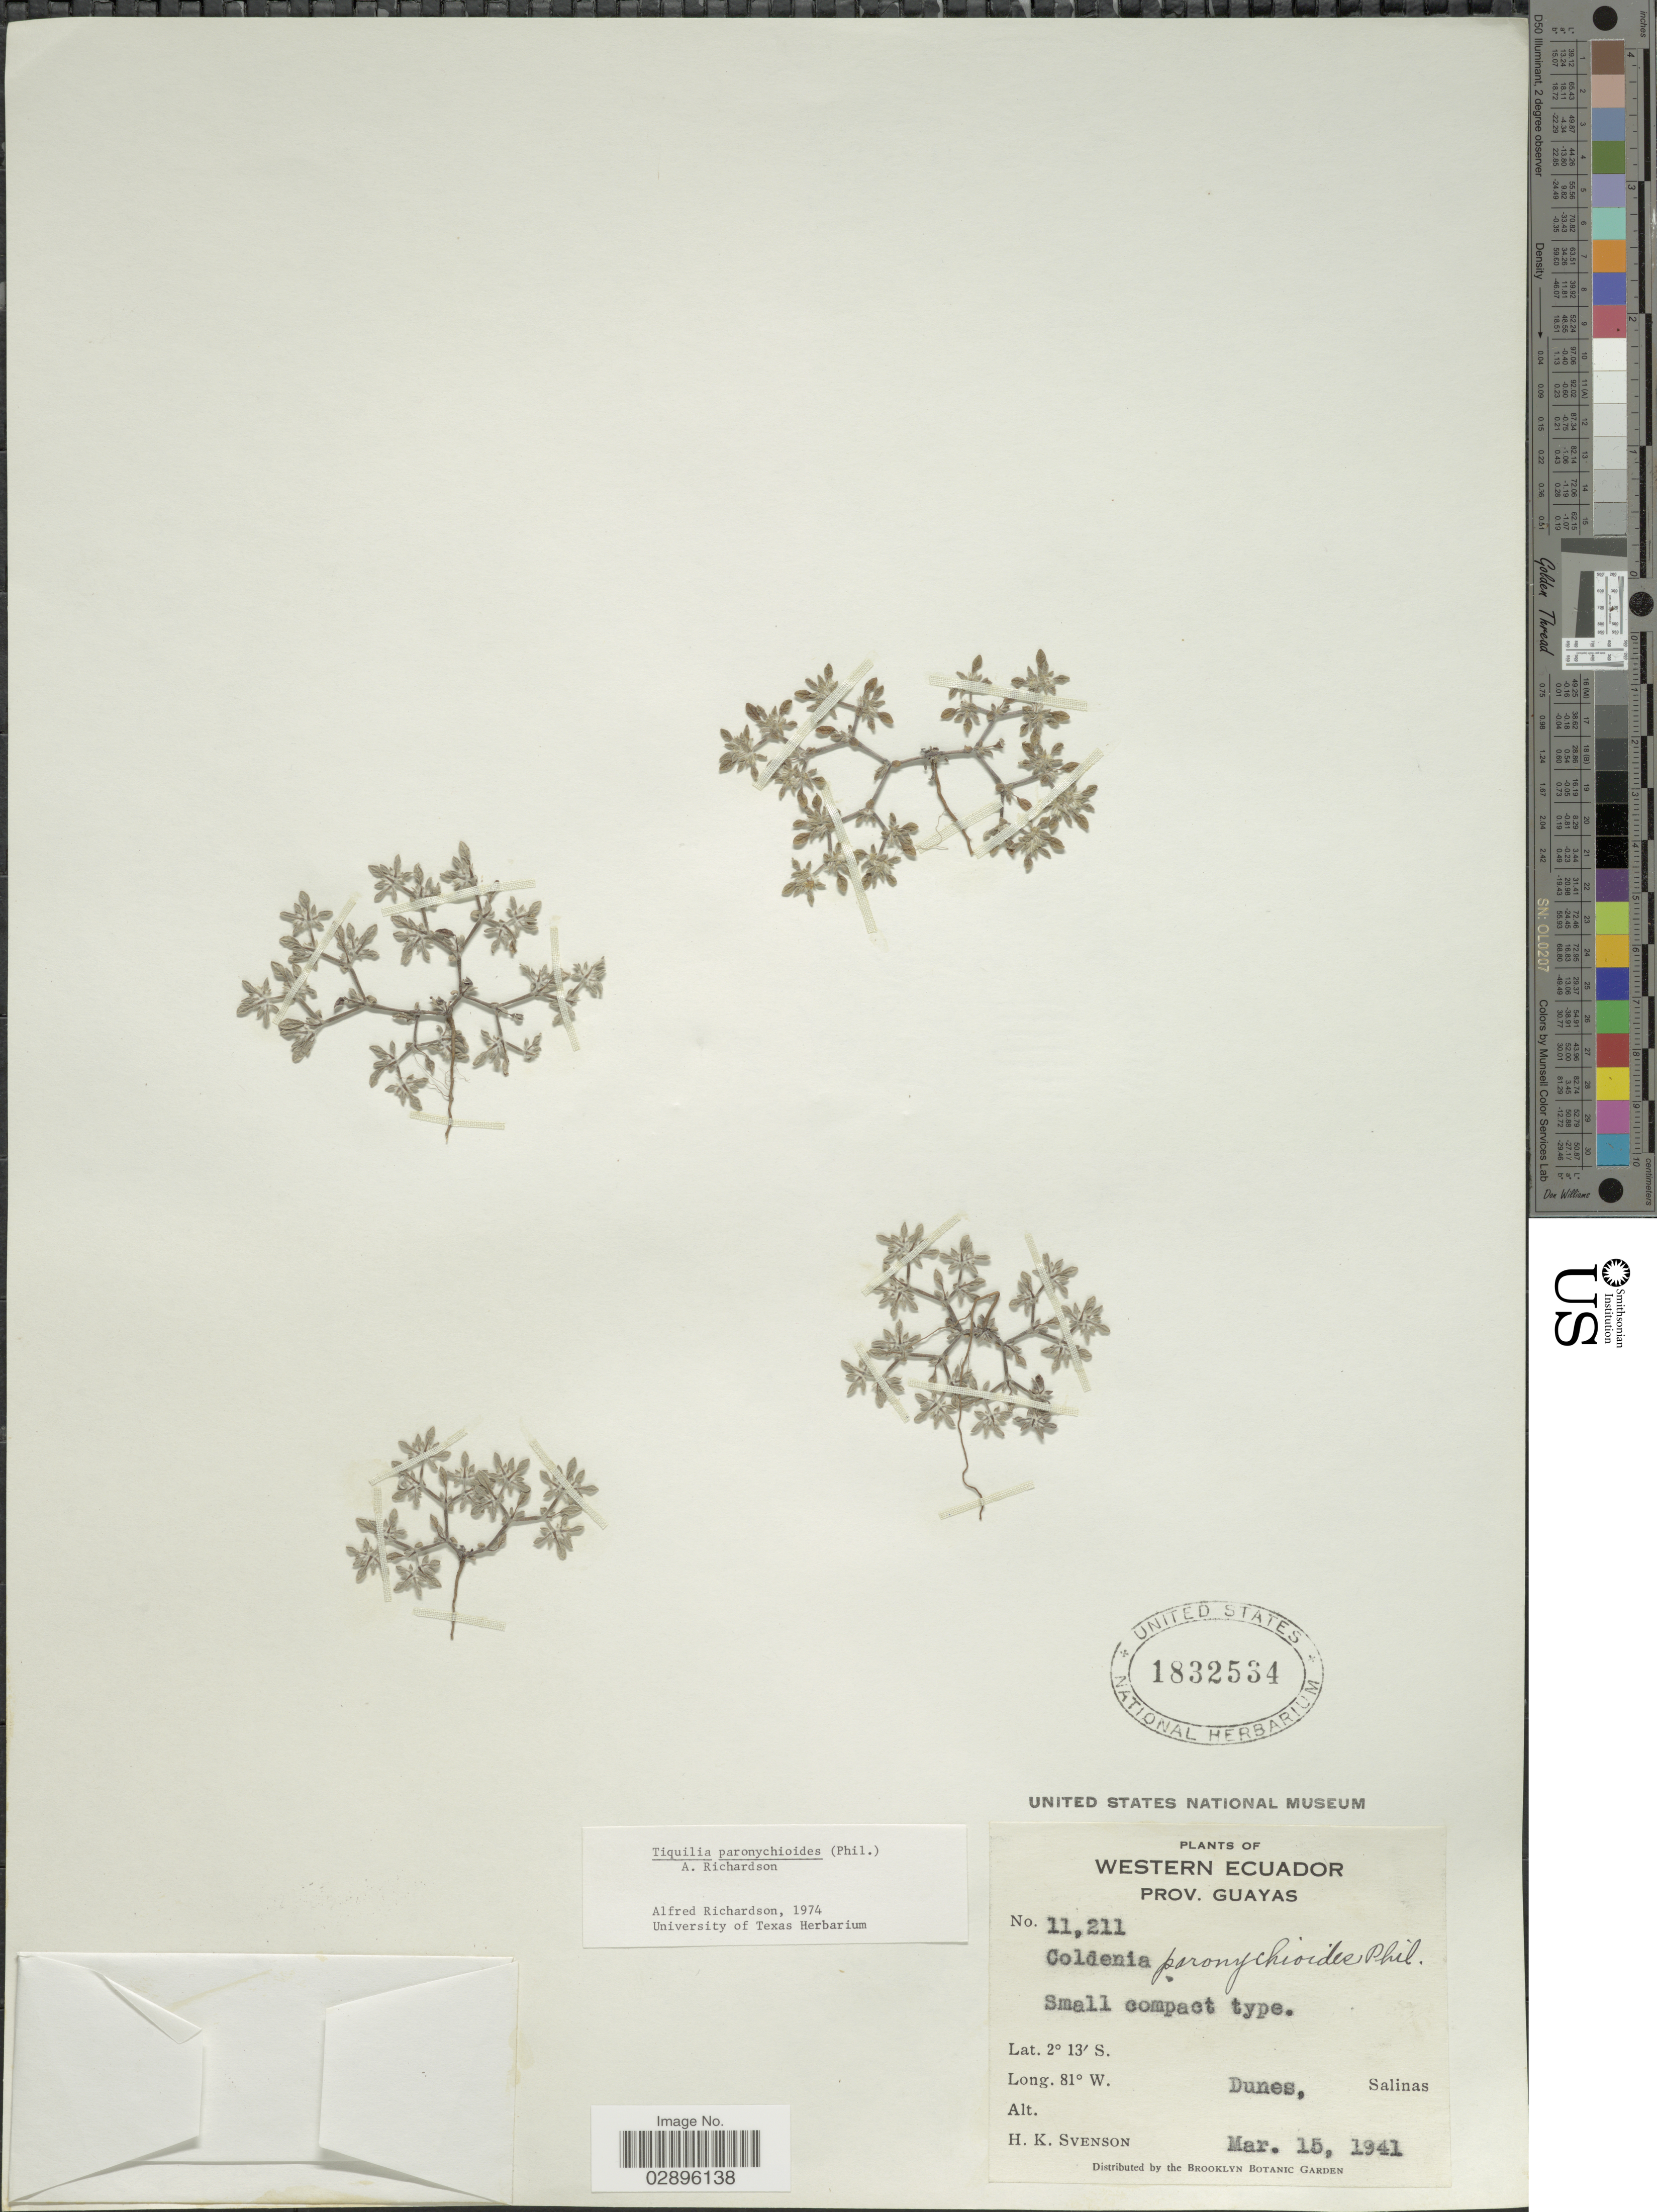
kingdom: Plantae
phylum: Tracheophyta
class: Magnoliopsida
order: Boraginales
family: Ehretiaceae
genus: Tiquilia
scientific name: Tiquilia paronychioides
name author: (Phil.) A.T. Richardson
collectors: H. K. Svenson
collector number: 11211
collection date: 1941-03-15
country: Ecuador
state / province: Guayas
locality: Western Ecuador. Dunes, Salinas.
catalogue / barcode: US 1832534